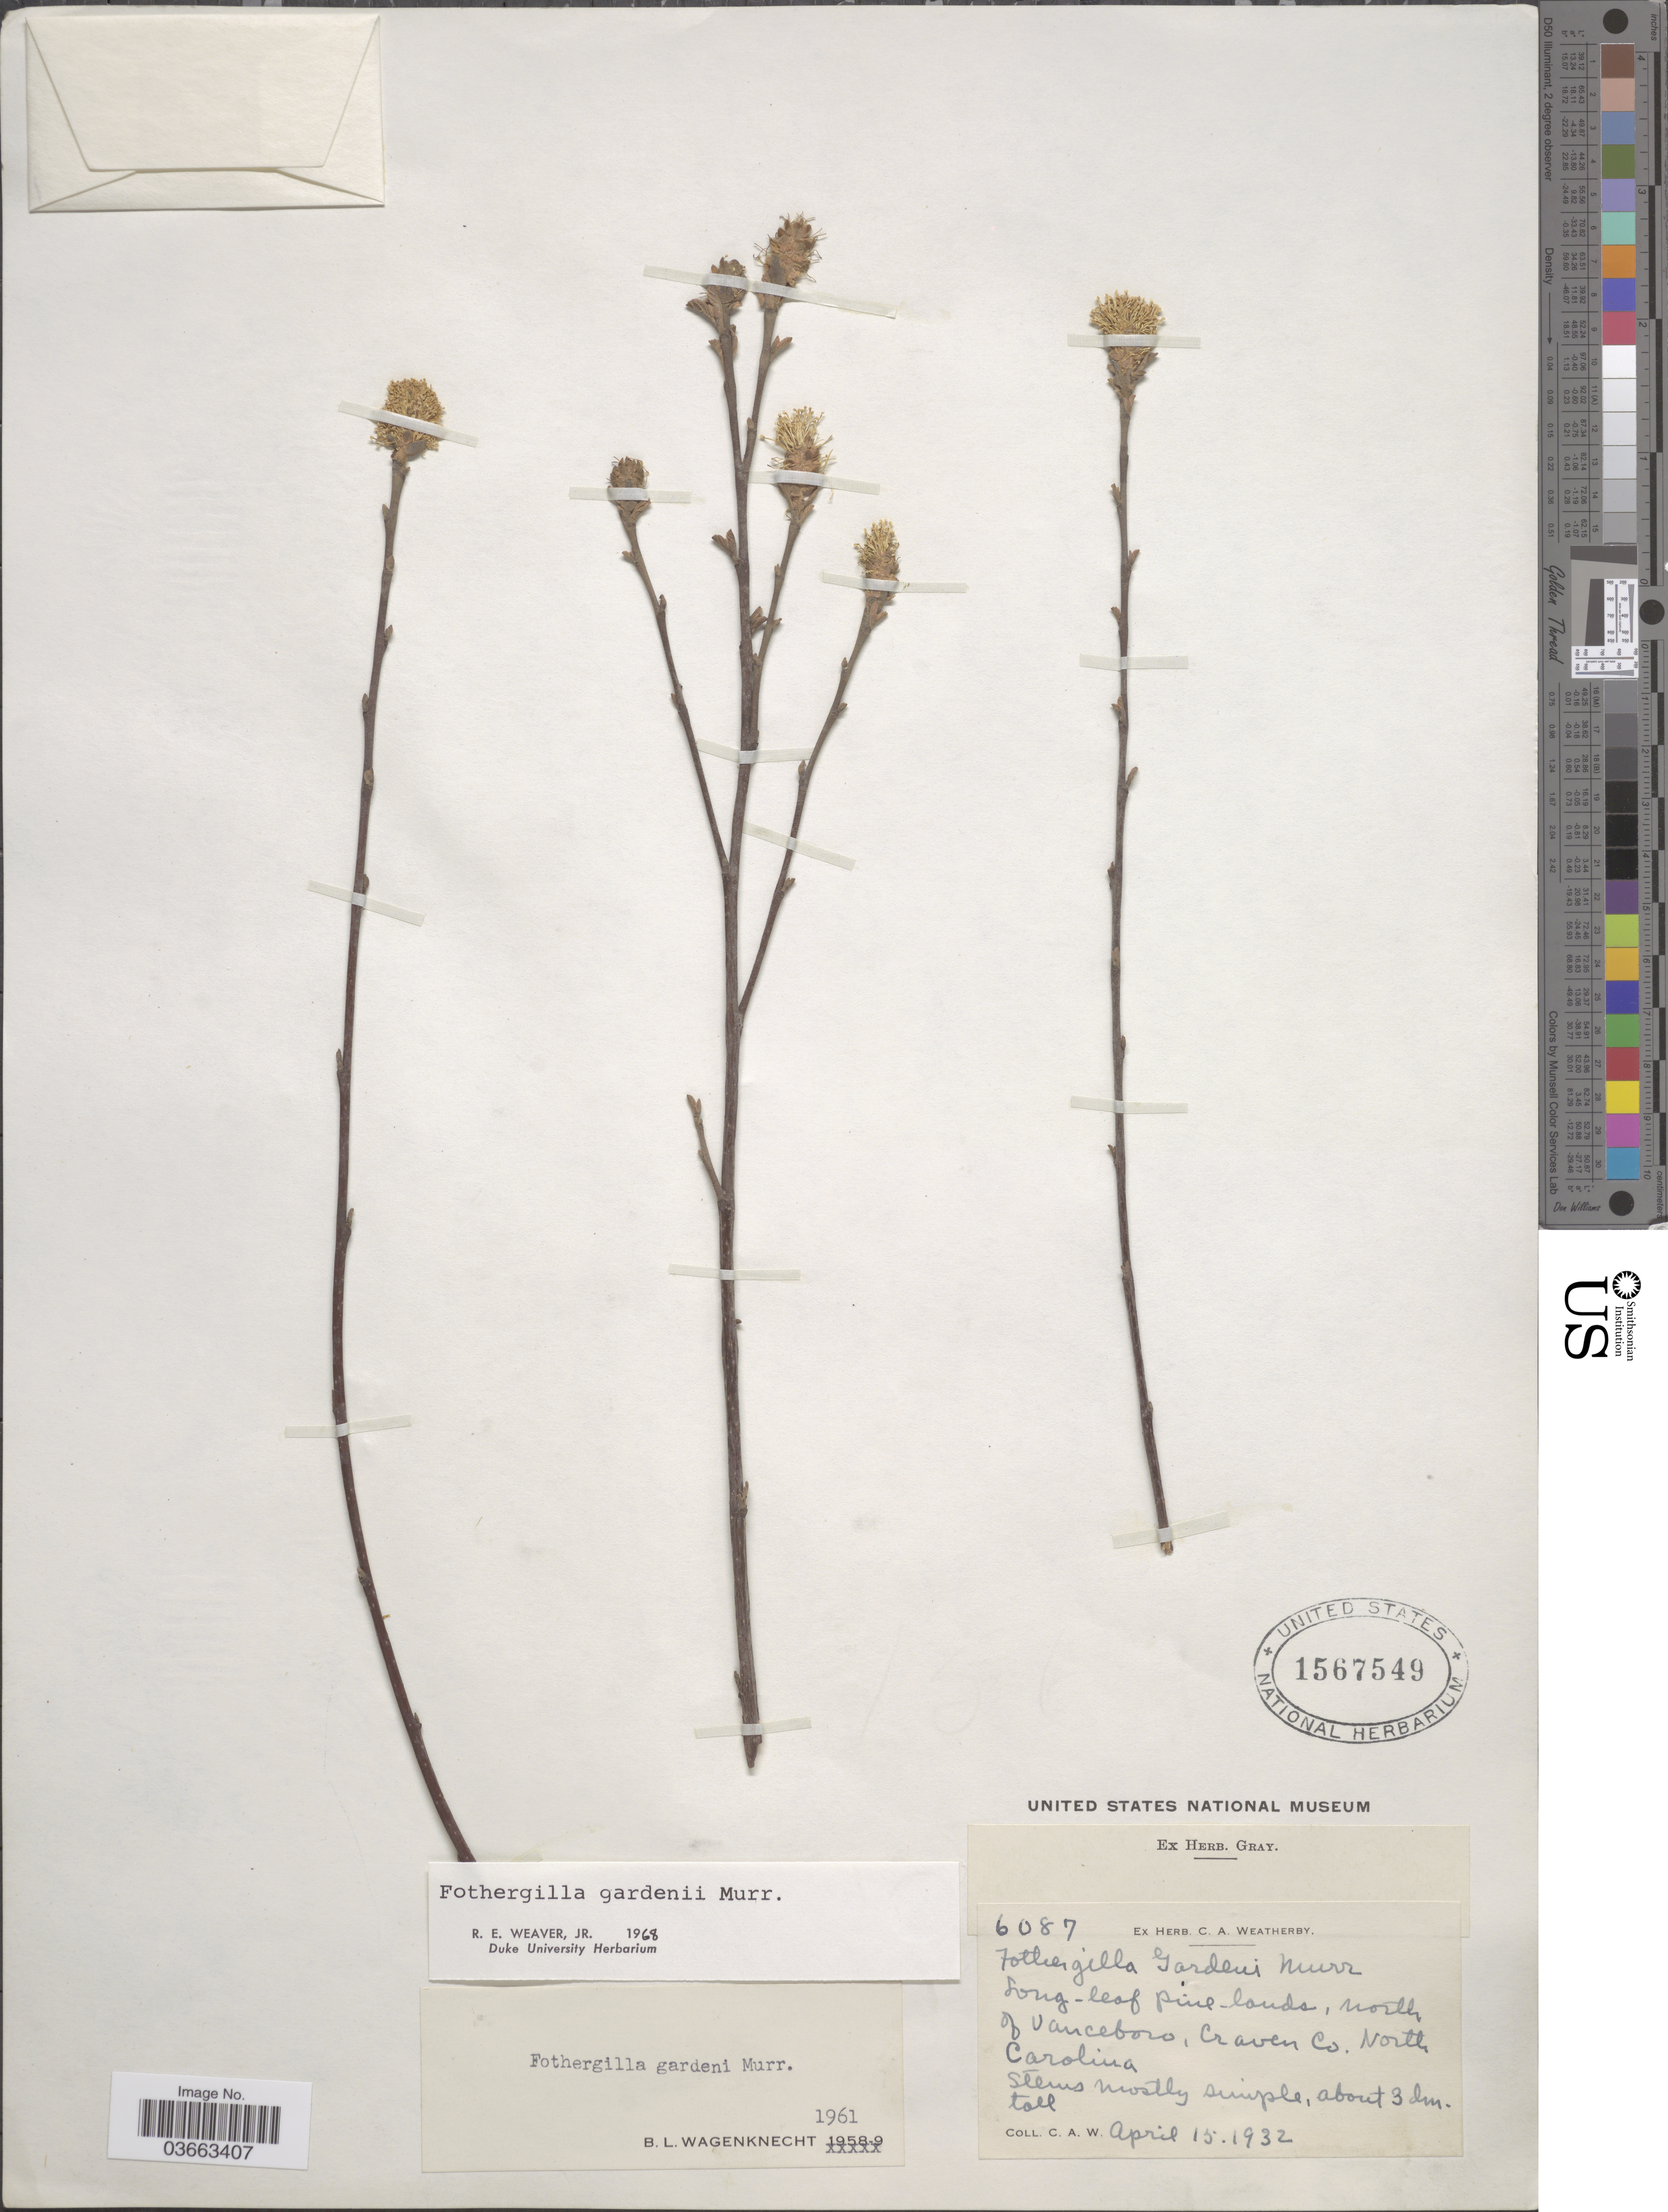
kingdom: Plantae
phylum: Tracheophyta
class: Magnoliopsida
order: Saxifragales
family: Hamamelidaceae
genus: Fothergilla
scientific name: Fothergilla gardenii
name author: L.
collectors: C. A. Weatherby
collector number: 6087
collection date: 1932-04-15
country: United States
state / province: North Carolina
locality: North of Vanceboro, Craven Co.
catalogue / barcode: US 1567549